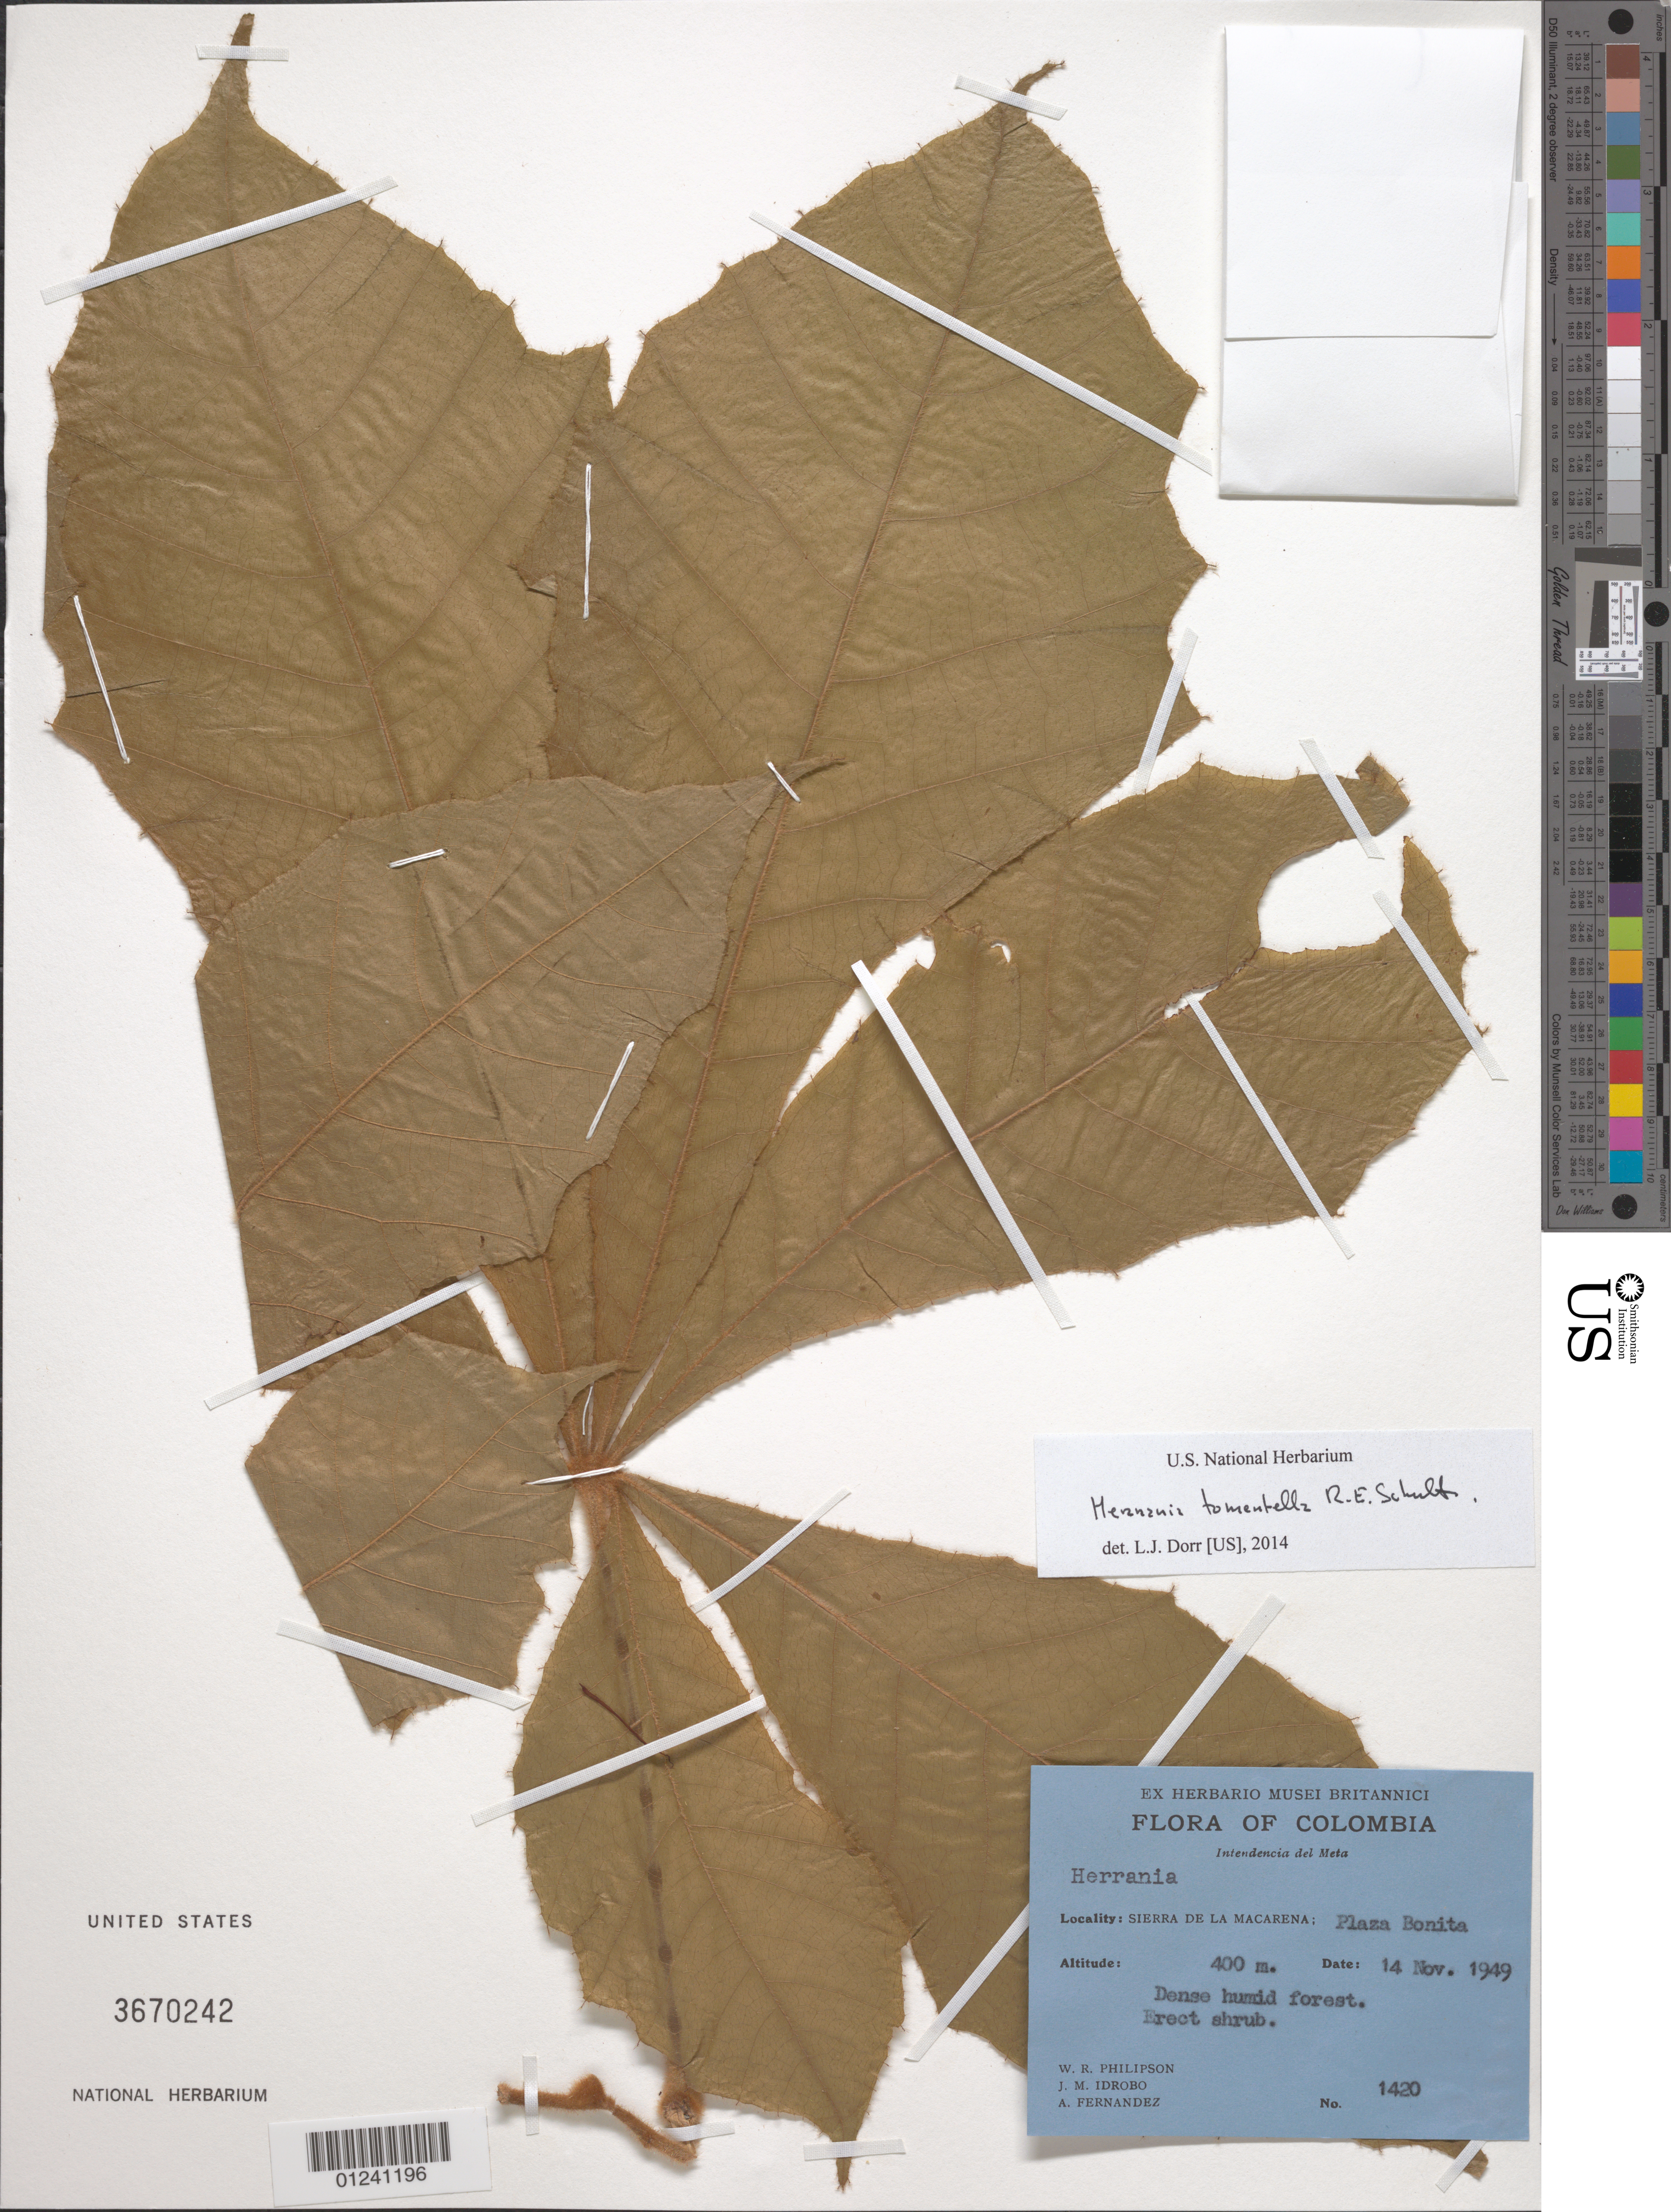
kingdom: Plantae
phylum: Tracheophyta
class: Magnoliopsida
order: Malvales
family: Malvaceae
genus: Herrania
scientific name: Herrania tomentella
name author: R.E. Schult.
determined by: Dorr, L. J., (BOT), Smithsonian Institution - National Museum of Natural History (UNITED STATES)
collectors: W. R. Philipson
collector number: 1420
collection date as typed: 14 Nov 1949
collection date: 1949-11-14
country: Colombia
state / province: Cordoba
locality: Sierra de la Macarena: Plaza Bonita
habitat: Dense humid forest.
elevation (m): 400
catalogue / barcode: US 3670242